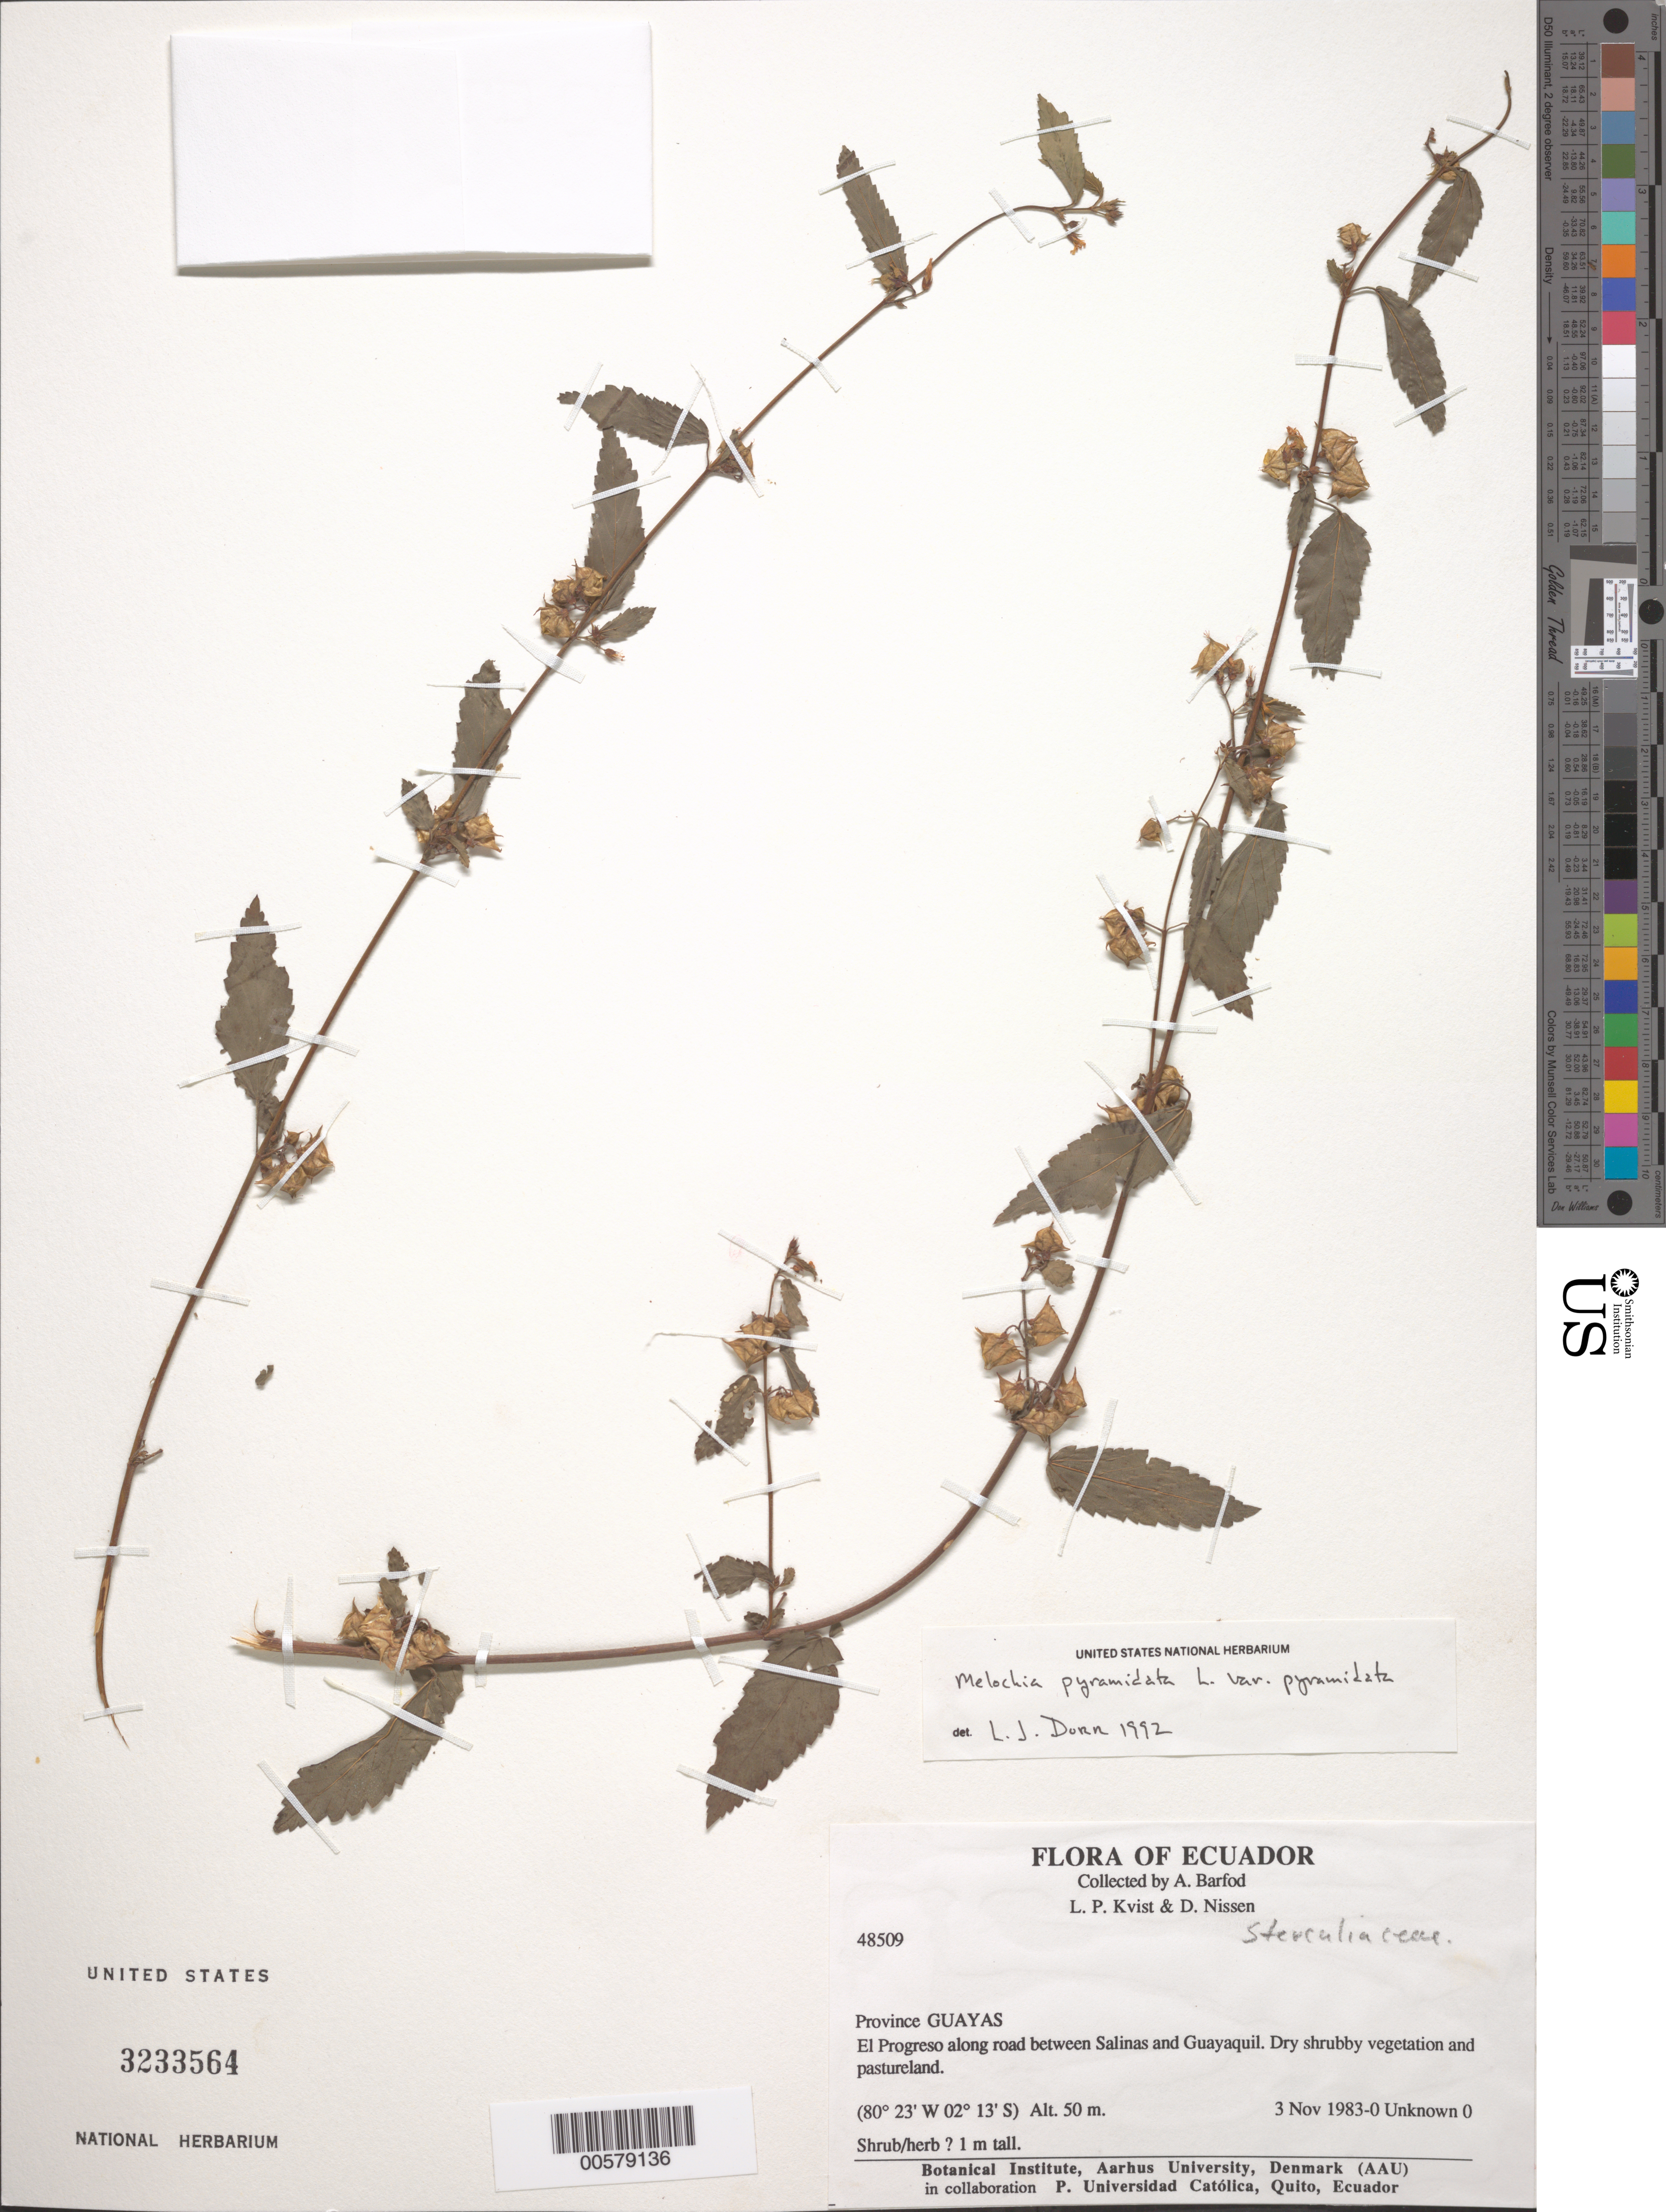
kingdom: Plantae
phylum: Tracheophyta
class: Magnoliopsida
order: Malvales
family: Malvaceae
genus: Melochia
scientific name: Melochia pyramidata var. pyramidata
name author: L.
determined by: Dorr, L. J., (BOT), Smithsonian Institution - National Museum of Natural History (UNITED STATES)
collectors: A. S, Barfod, L. P. Kvist & D. Nissen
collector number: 48509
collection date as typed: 03 Nov 1983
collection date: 1983-11-03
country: Ecuador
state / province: Guayas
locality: El Progreso along road between Salinas and Guayaquil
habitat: Dry shrubby vegetation and pastureland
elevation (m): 50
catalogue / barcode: US 3233564